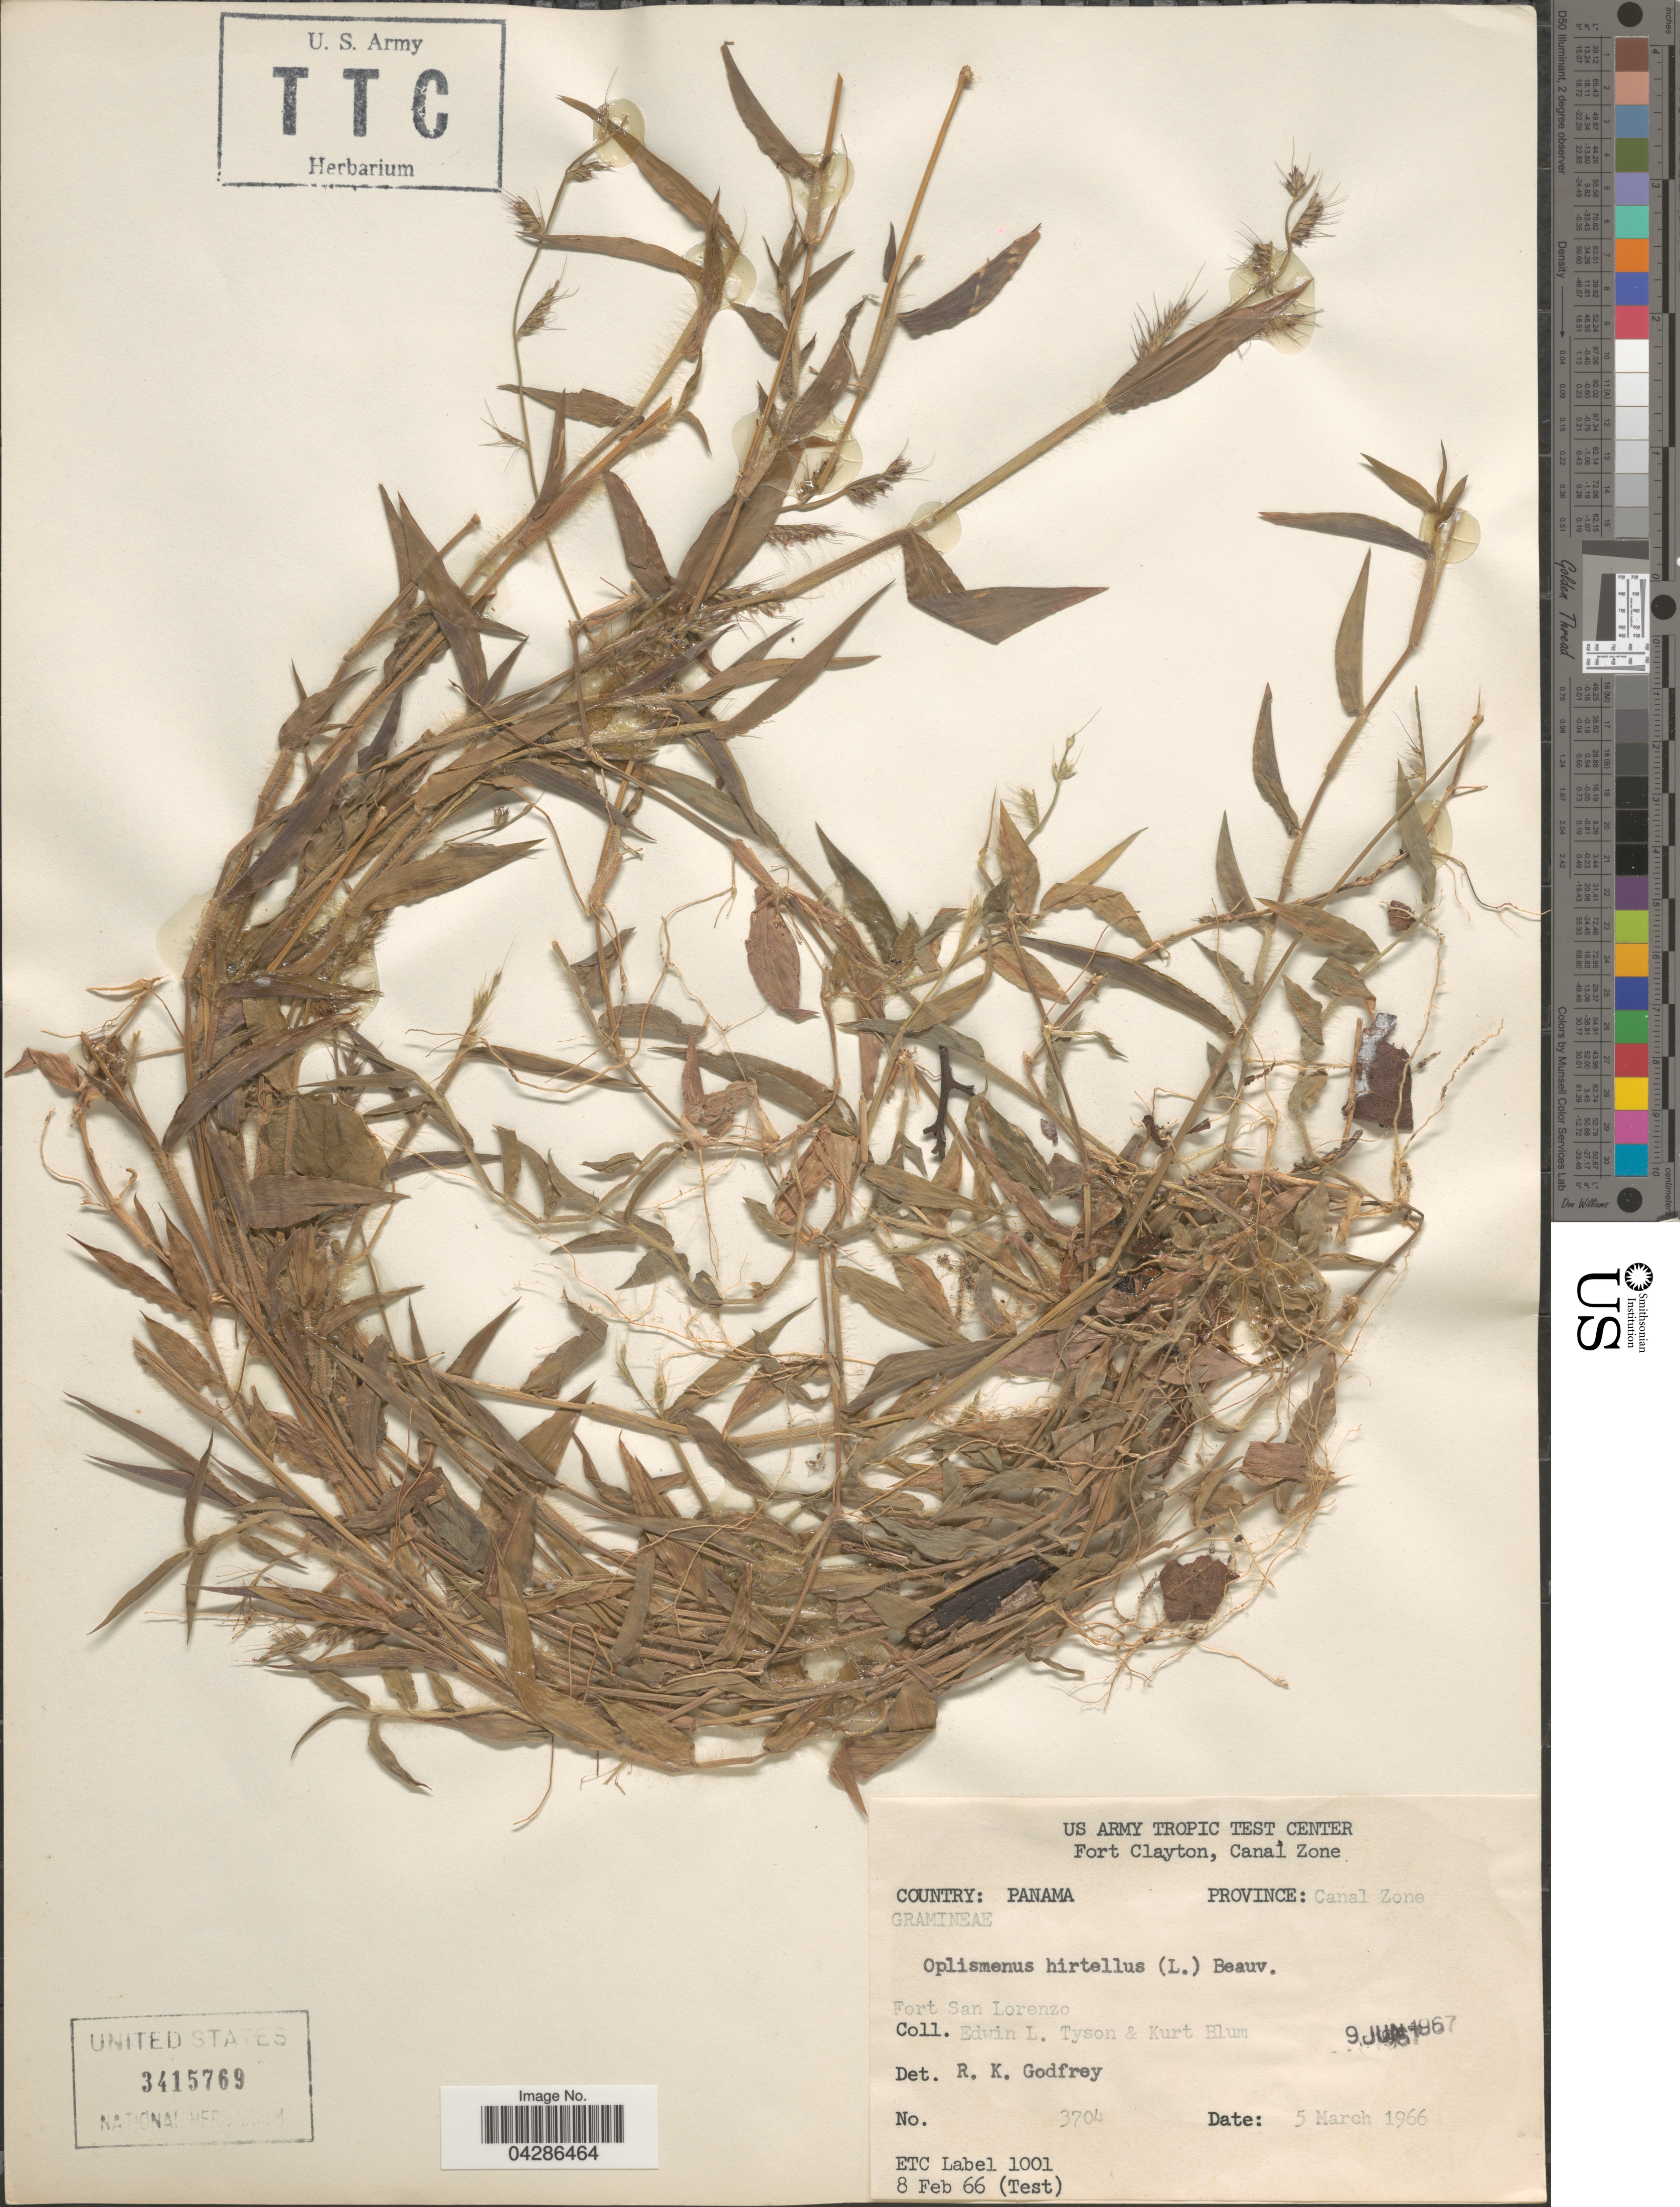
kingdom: Plantae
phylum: Tracheophyta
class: Liliopsida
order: Poales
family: Poaceae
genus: Oplismenus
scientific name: Oplismenus hirtellus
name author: (L.) P. Beauv.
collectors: E. L. Tyson & K. E. Blum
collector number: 3704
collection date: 1966-03-05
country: Panama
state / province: Colón / Panamá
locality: Province: Canal Zone. Fort San Lorenzo.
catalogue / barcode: US 3415769